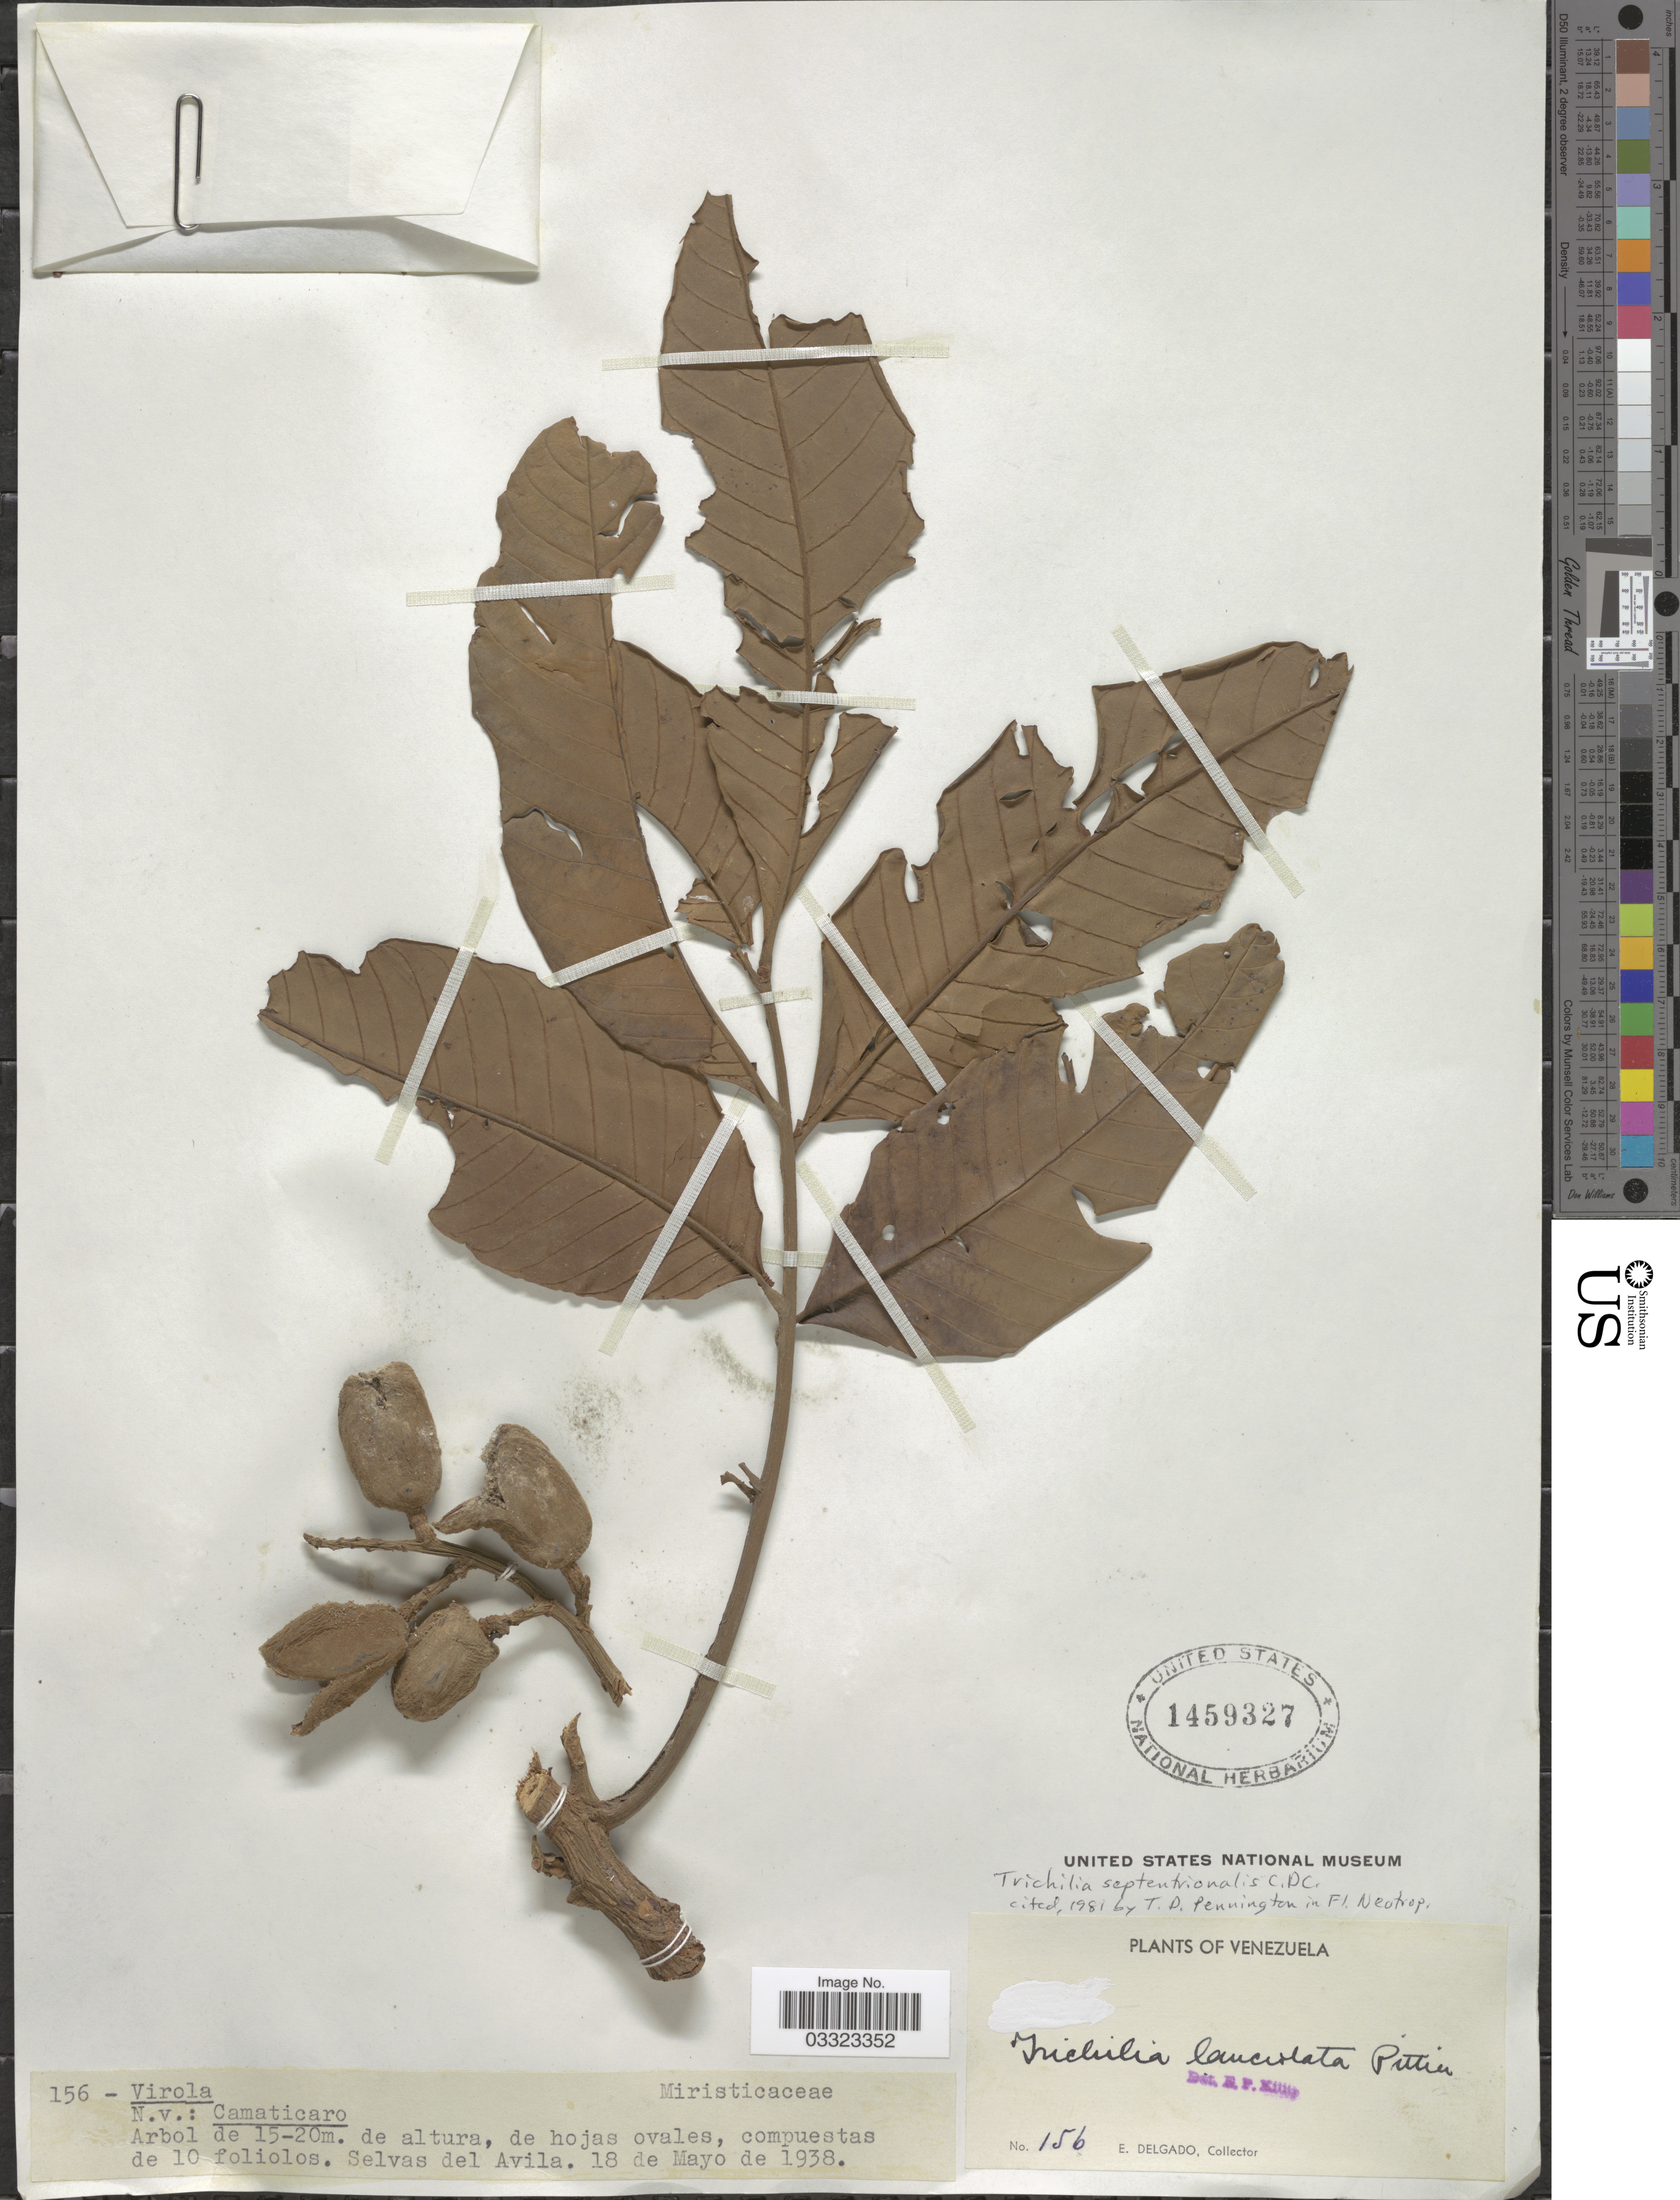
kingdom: Plantae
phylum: Tracheophyta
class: Magnoliopsida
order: Sapindales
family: Meliaceae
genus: Trichilia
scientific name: Trichilia septentrionalis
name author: C. DC.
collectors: E. Delgado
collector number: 156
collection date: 1938-05-18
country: Venezuela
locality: Selvas del Avila.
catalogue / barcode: US 1459327